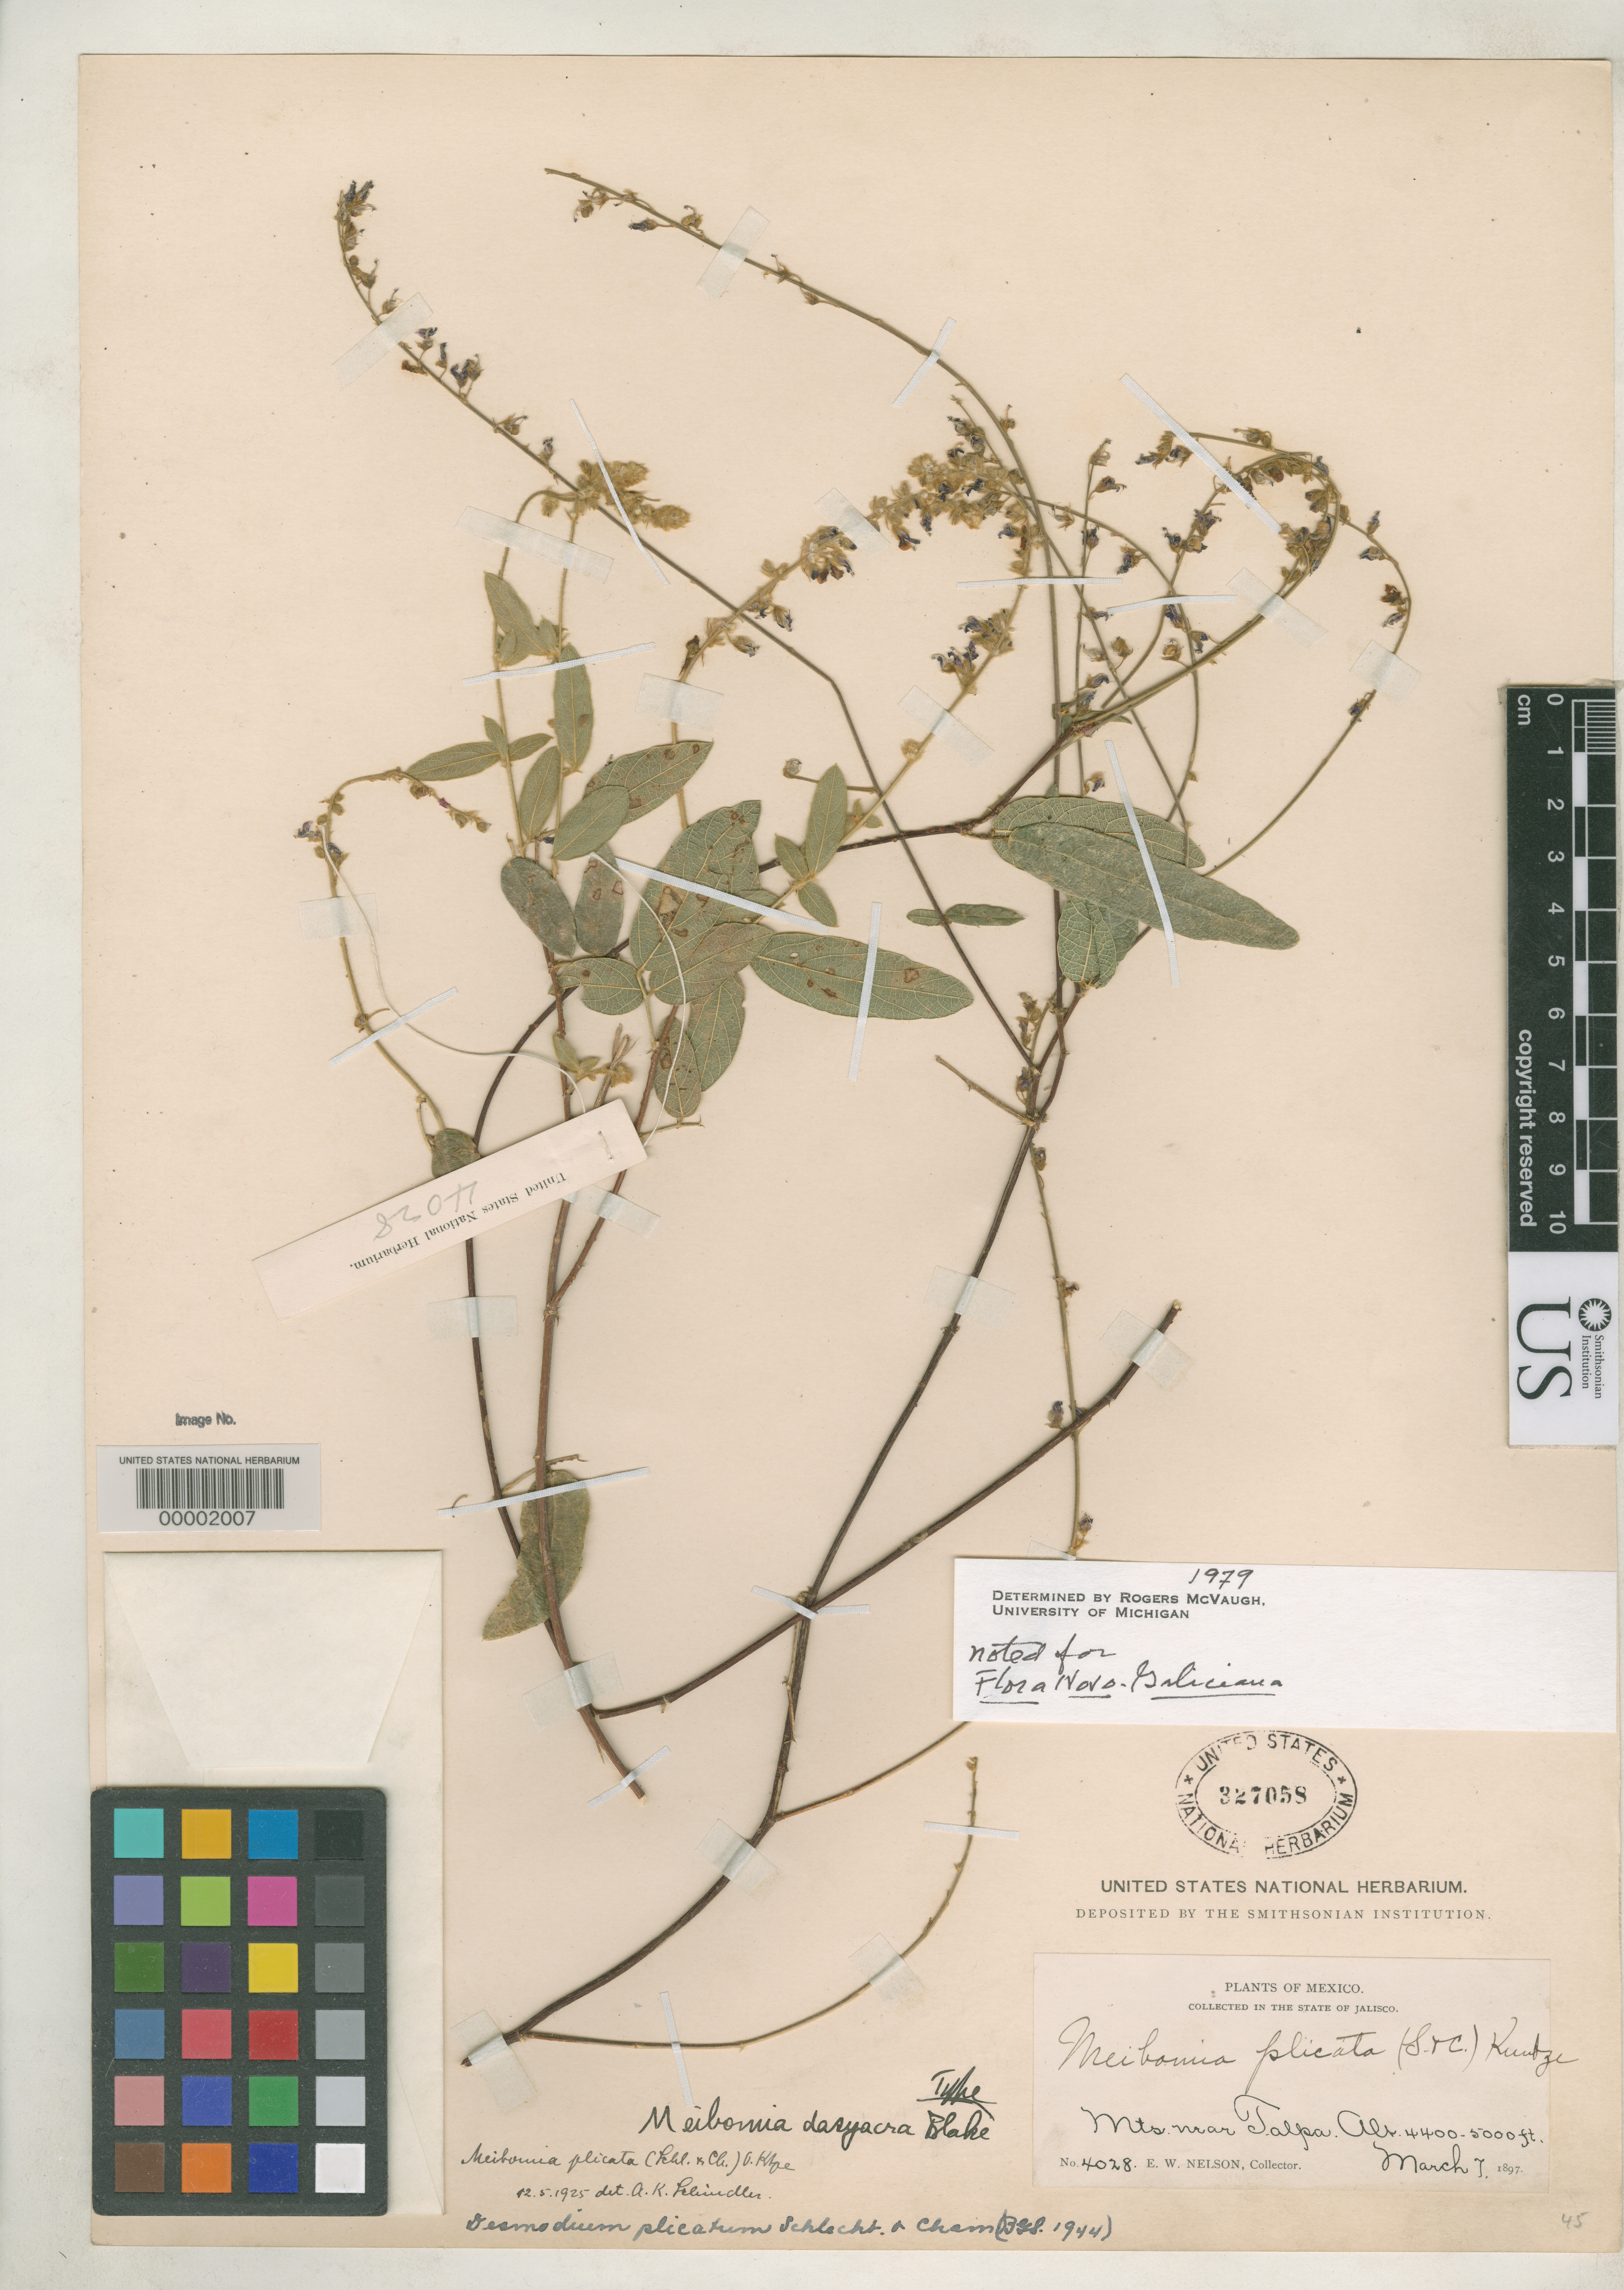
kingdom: Plantae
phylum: Tracheophyta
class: Magnoliopsida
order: Fabales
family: Fabaceae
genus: Meibomia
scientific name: Meibomia dasyacra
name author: S.F. Blake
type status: Holotype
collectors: E. W. Nelson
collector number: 4028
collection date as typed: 07 Mar 1897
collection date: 1897-03-07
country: Mexico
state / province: Jalisco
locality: Mountains near Talpa.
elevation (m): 1340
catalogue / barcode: US 327058